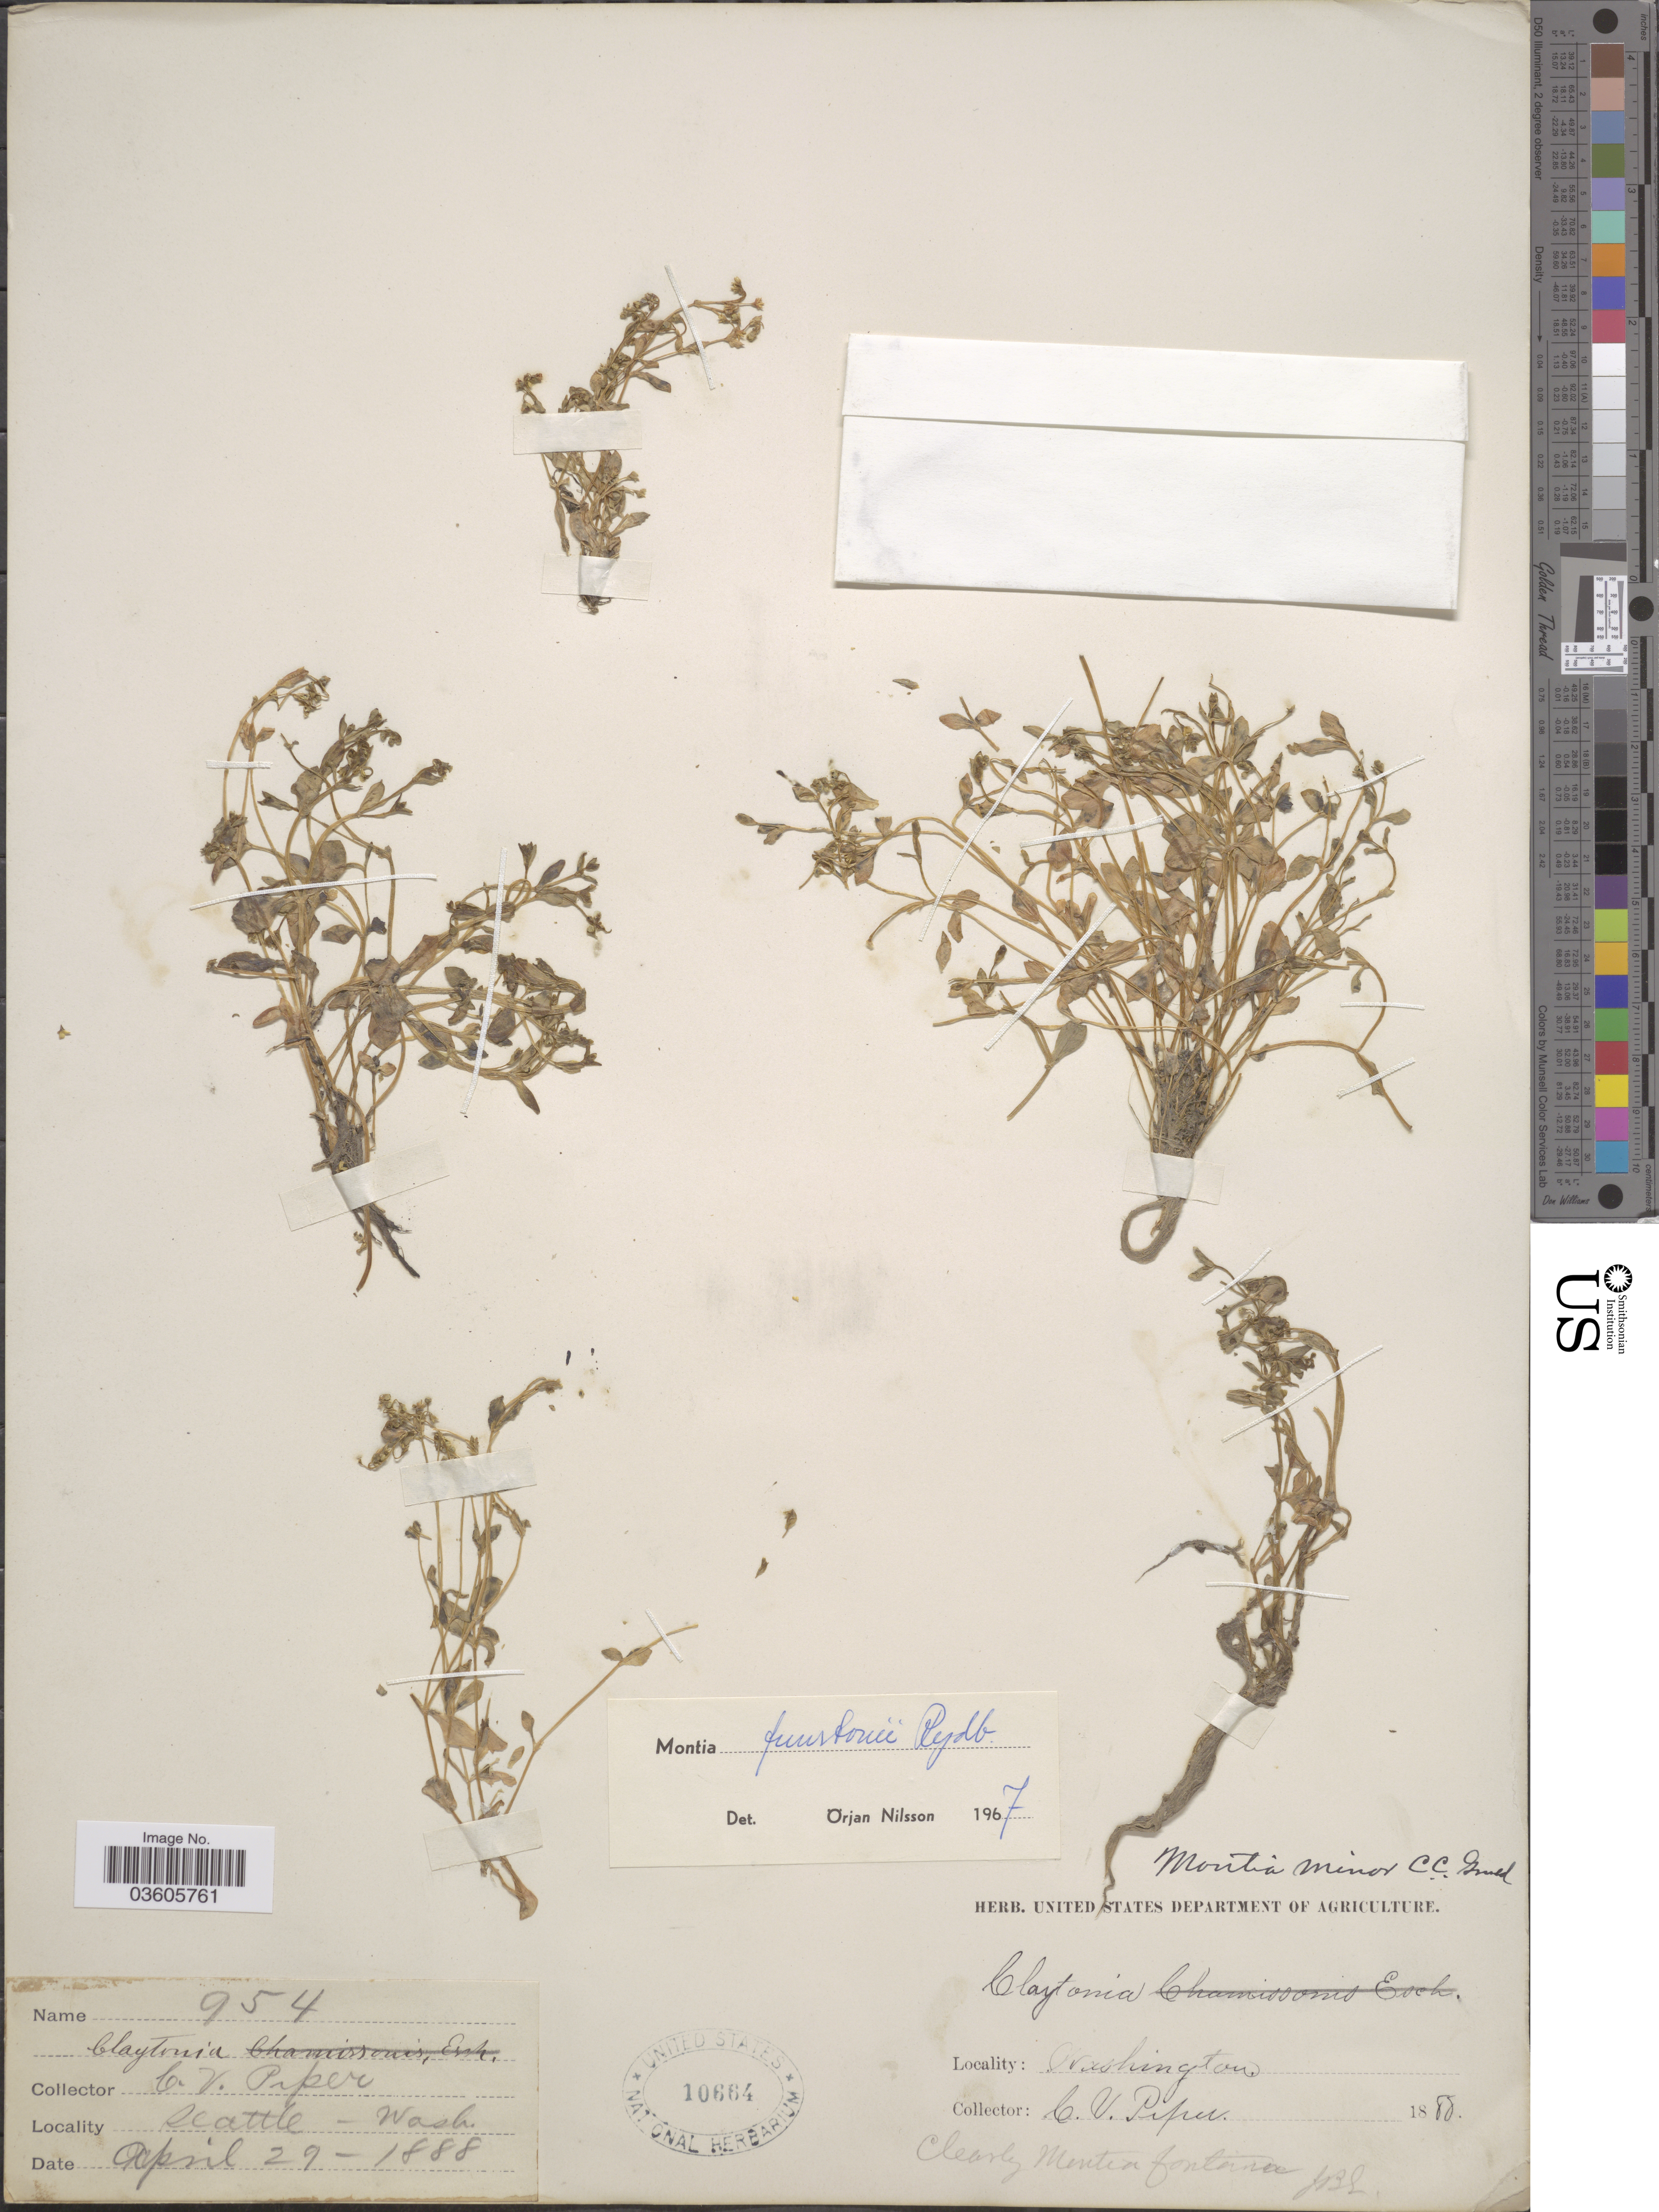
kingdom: Plantae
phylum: Tracheophyta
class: Magnoliopsida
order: Caryophyllales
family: Montiaceae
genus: Montia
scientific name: Montia funstonii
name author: Rydb.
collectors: C. V. Piper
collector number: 954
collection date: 1888-04-29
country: United States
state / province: Washington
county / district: King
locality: Seattle.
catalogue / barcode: US 10664